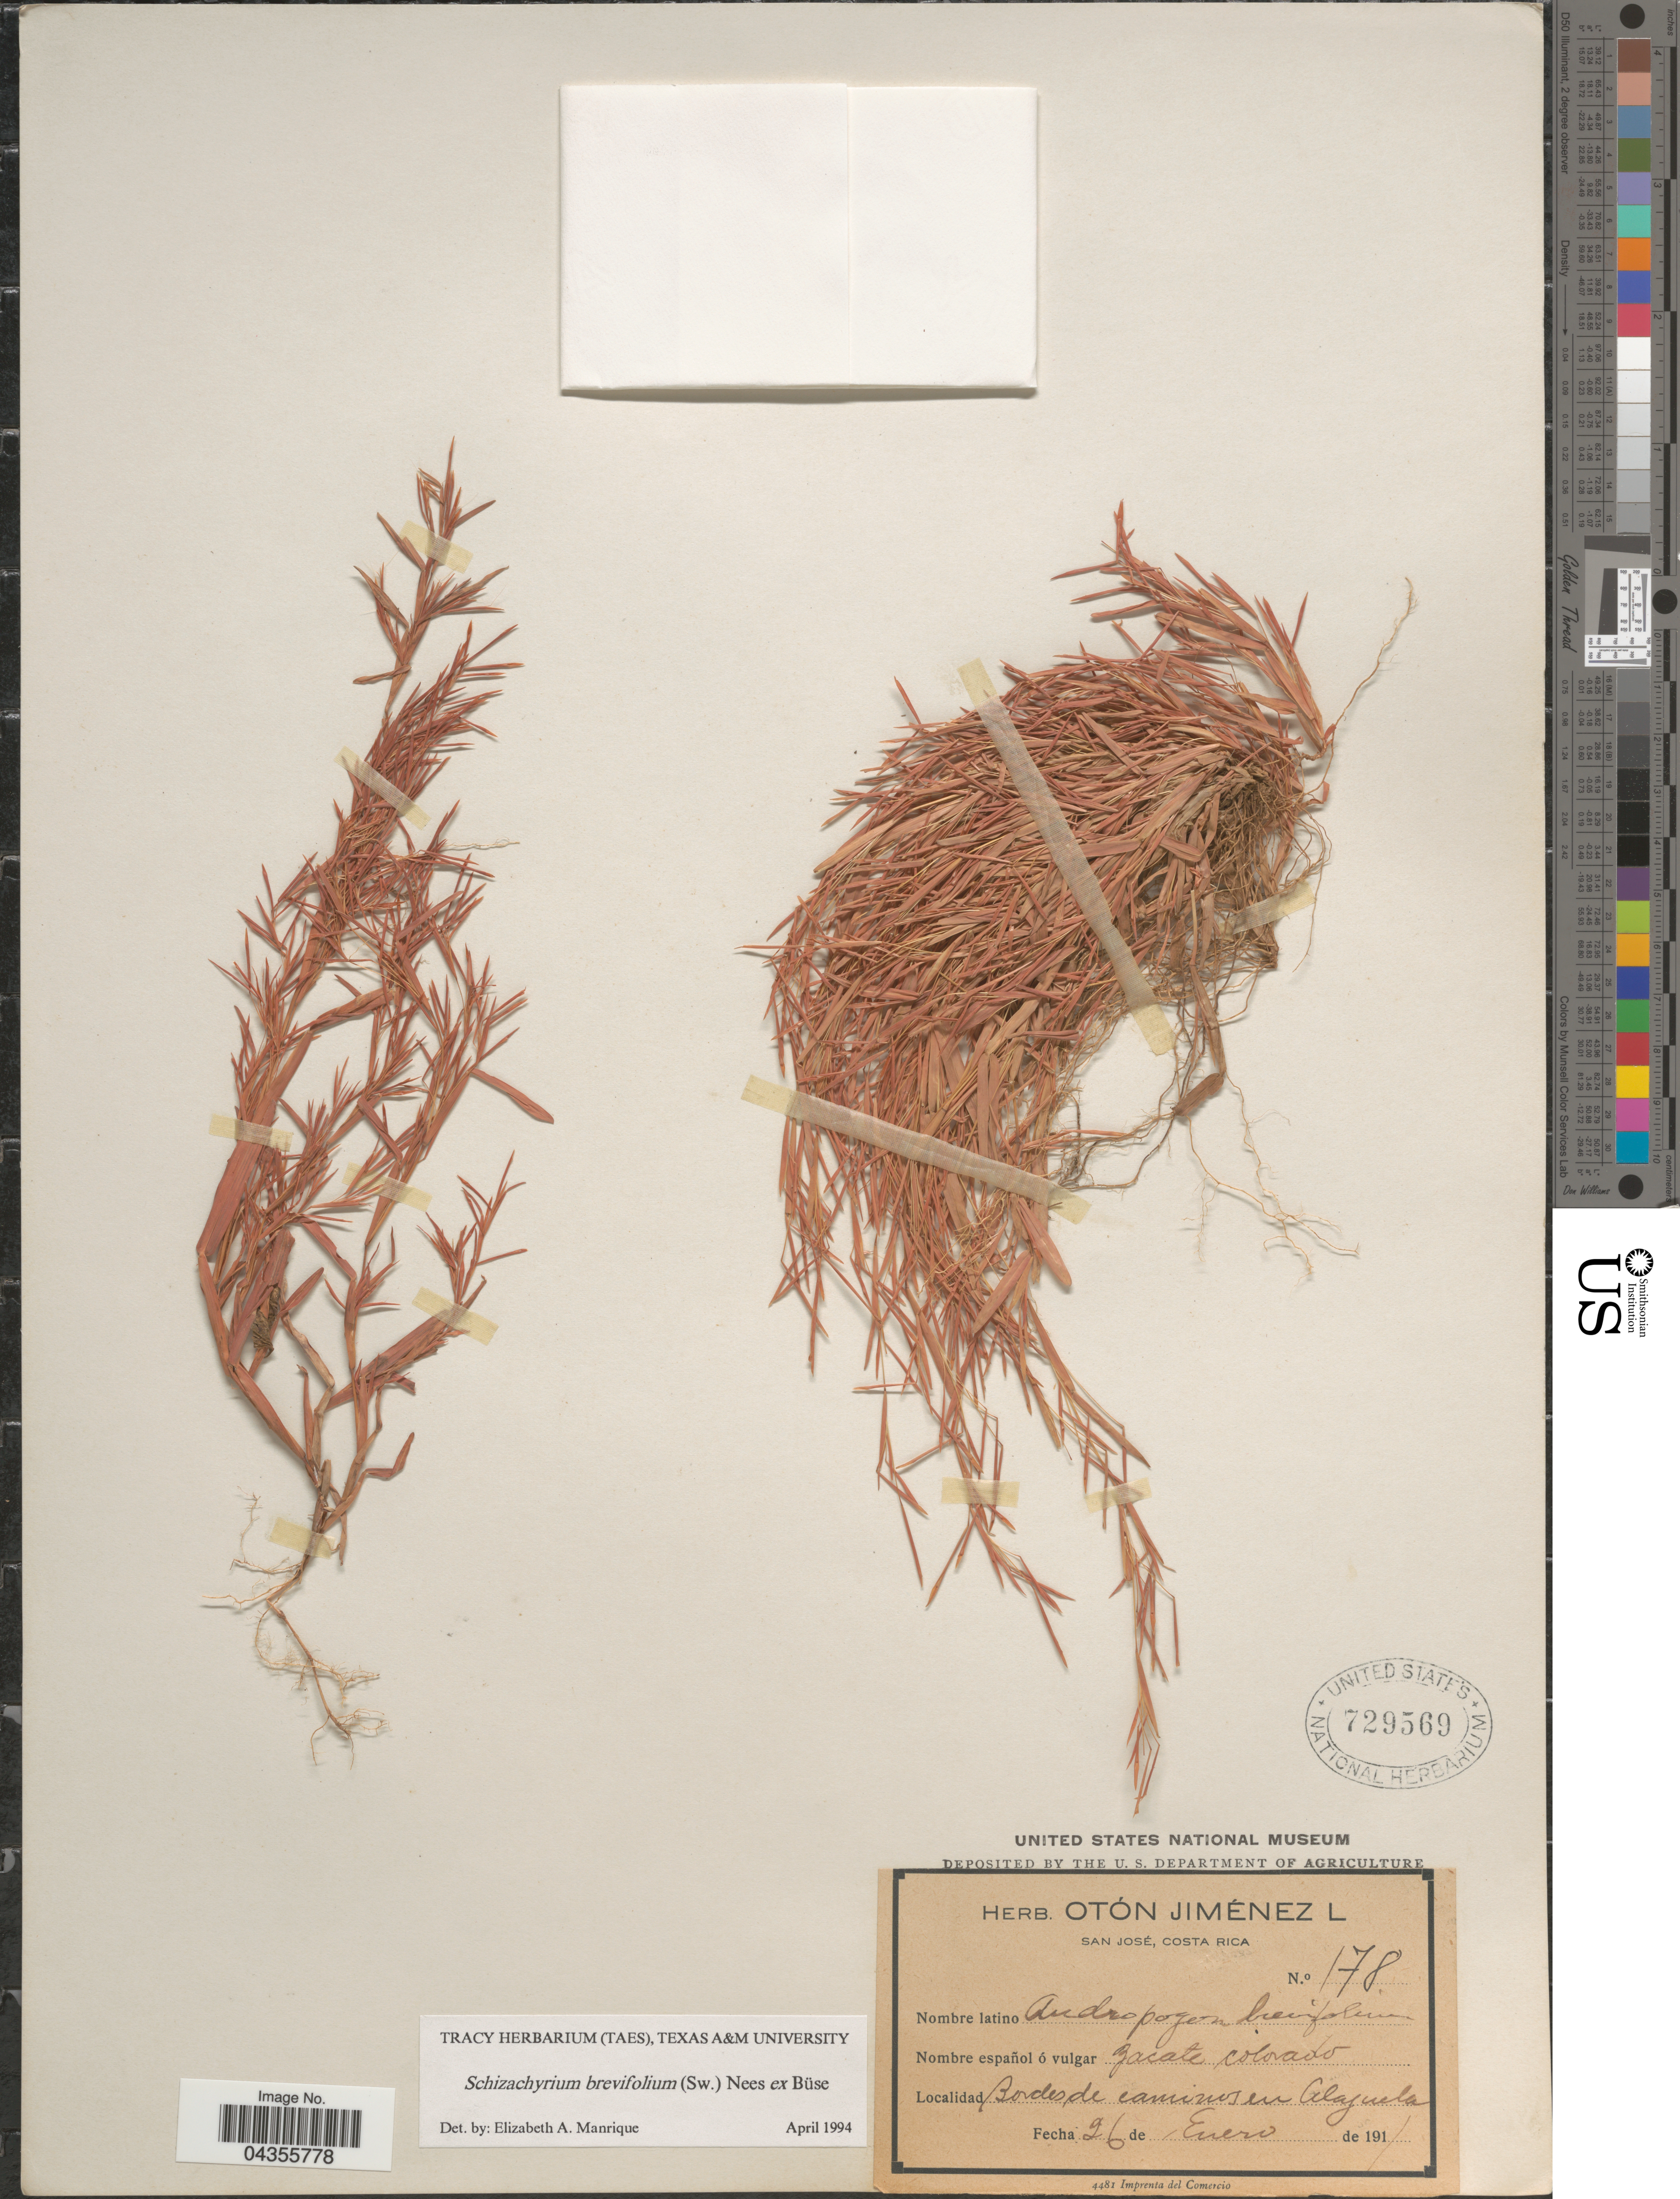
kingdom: Plantae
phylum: Tracheophyta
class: Liliopsida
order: Poales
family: Poaceae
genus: Schizachyrium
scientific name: Schizachyrium brevifolium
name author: (Sw.) Nees ex Büse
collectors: ex herb. O. Jimenez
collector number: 178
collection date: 1911-01-26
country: Costa Rica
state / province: Alajuela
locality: Bordes de caminos en Alajuela.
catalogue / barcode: US 729569